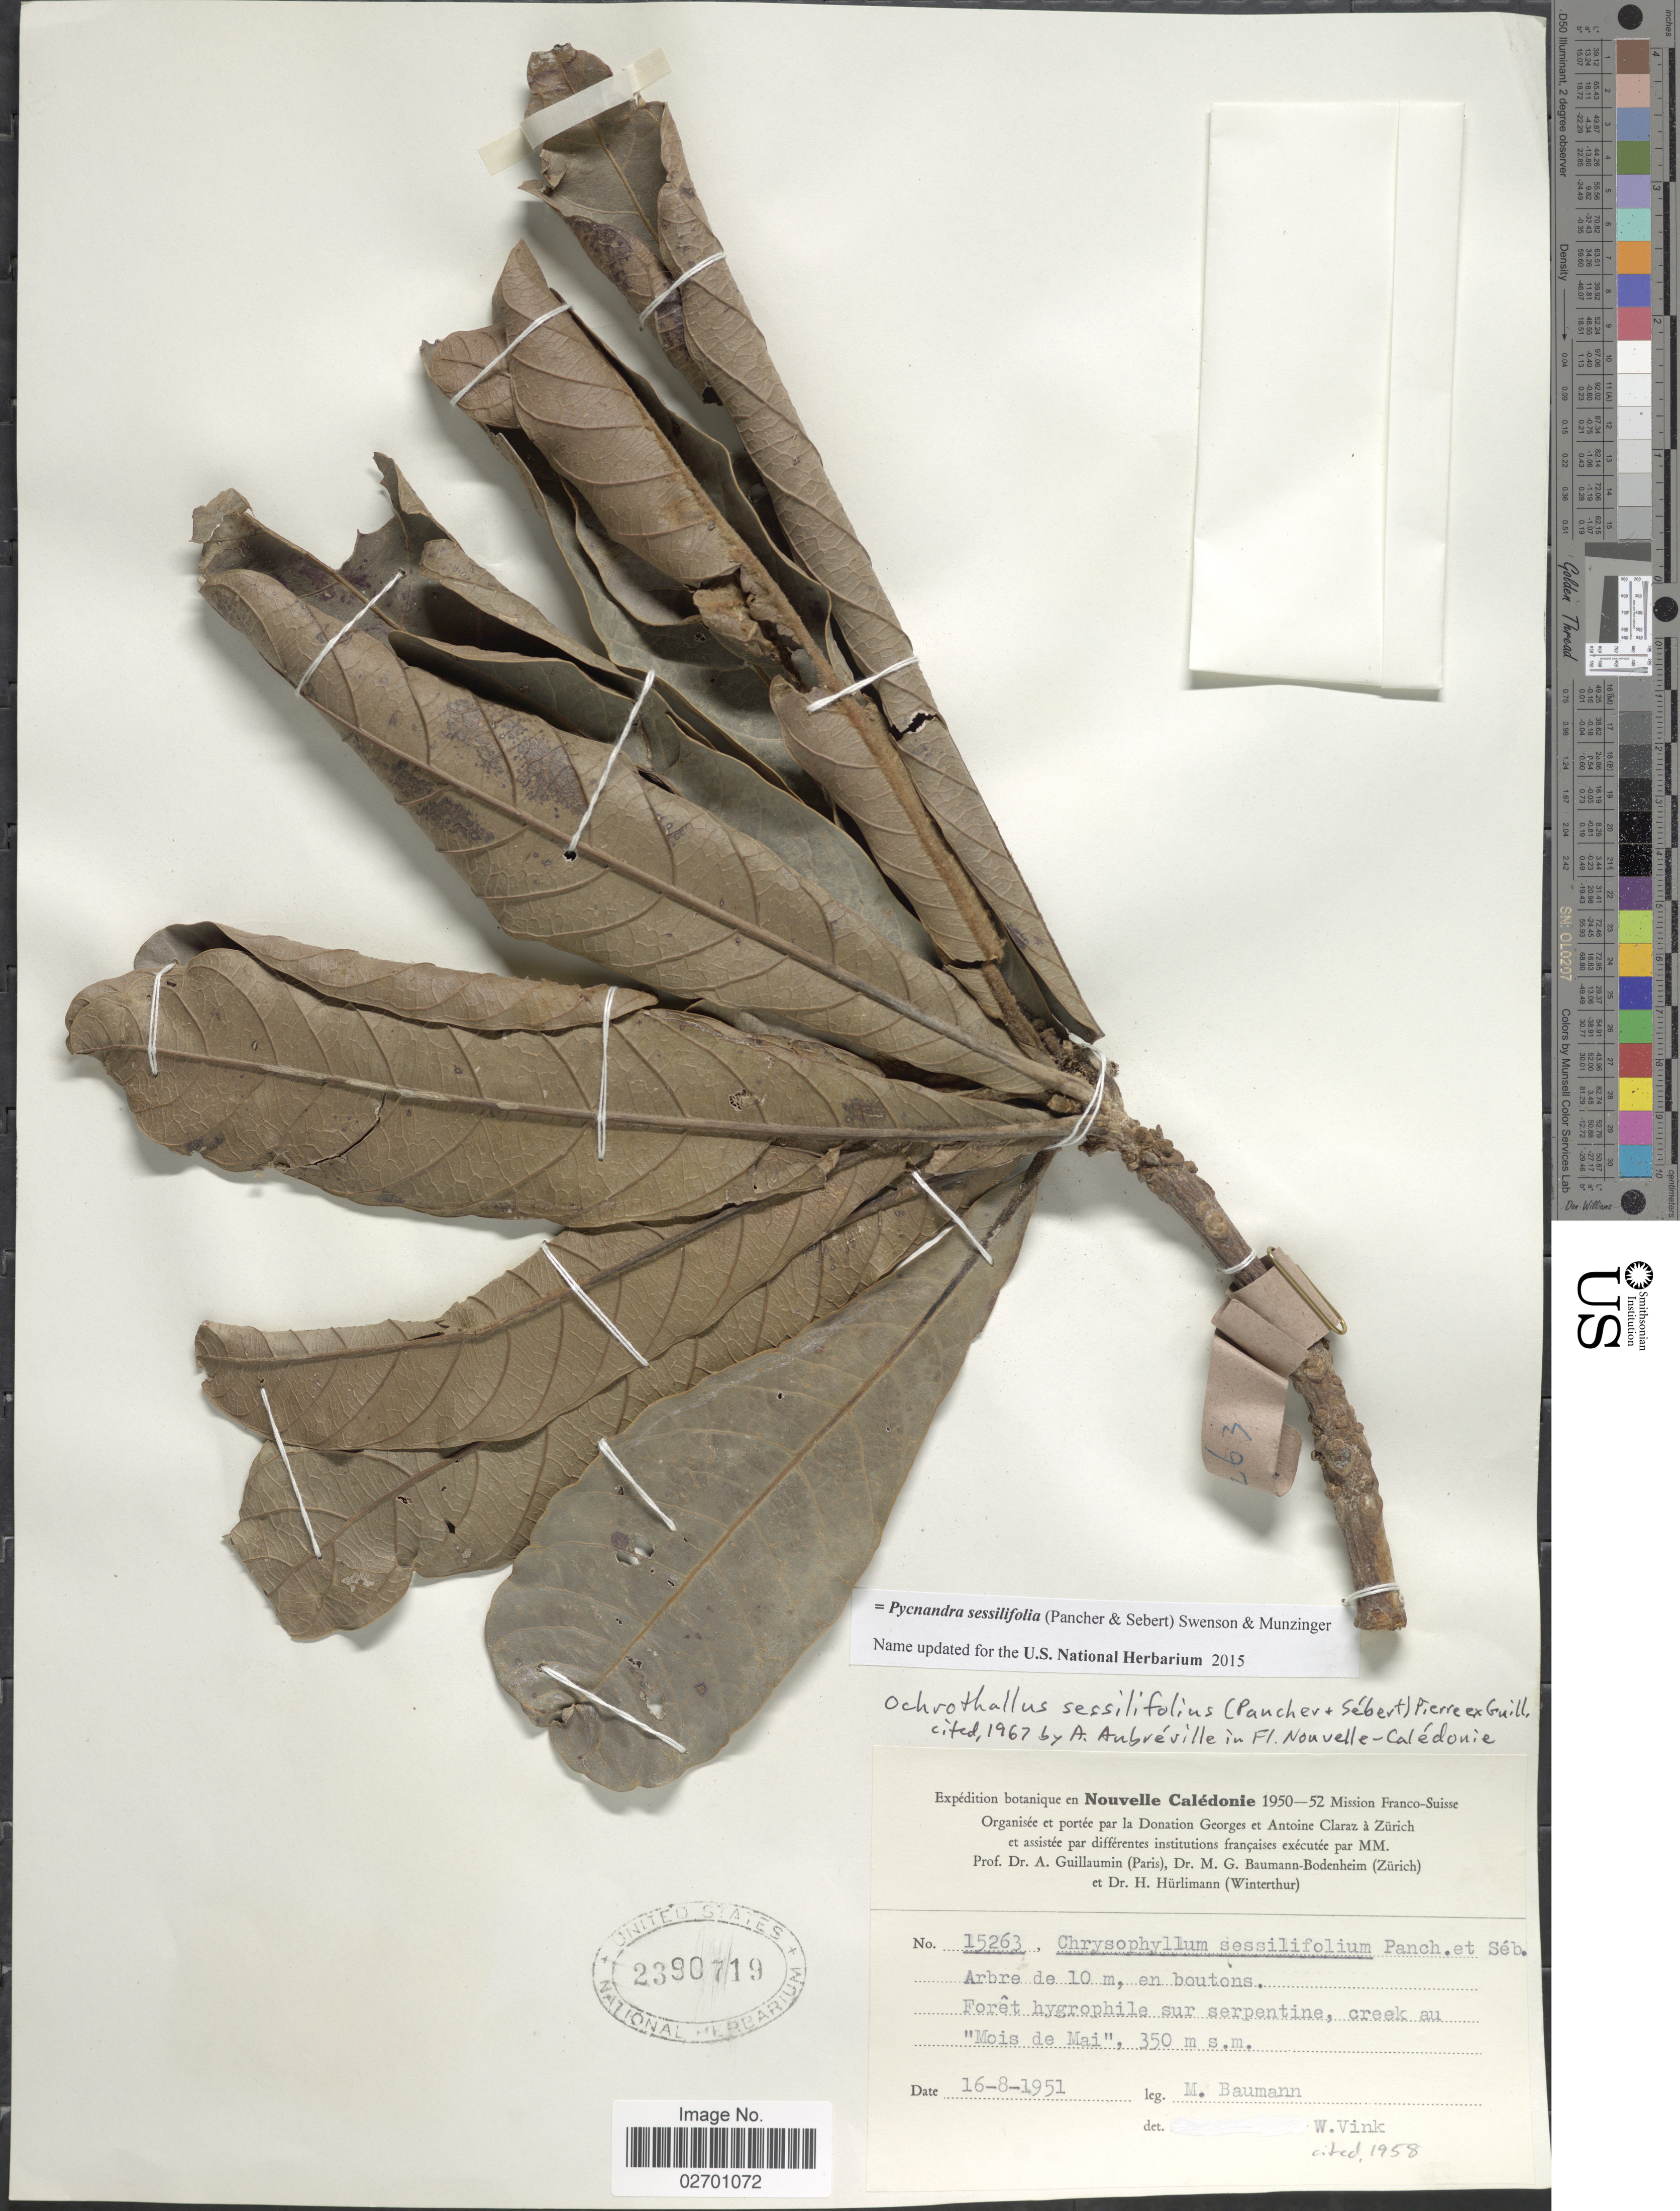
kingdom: Plantae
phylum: Tracheophyta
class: Magnoliopsida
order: Ericales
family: Sapotaceae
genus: Pycnandra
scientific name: Pycnandra sessilifolia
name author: (Pancher & Sebert) Swenson & Munzinger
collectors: M. Baumann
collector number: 15263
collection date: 1951-08-16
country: New Caledonia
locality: Foret hygrophile sur serpentine, creek au "Mois de Mai"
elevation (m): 350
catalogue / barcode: US 2390719